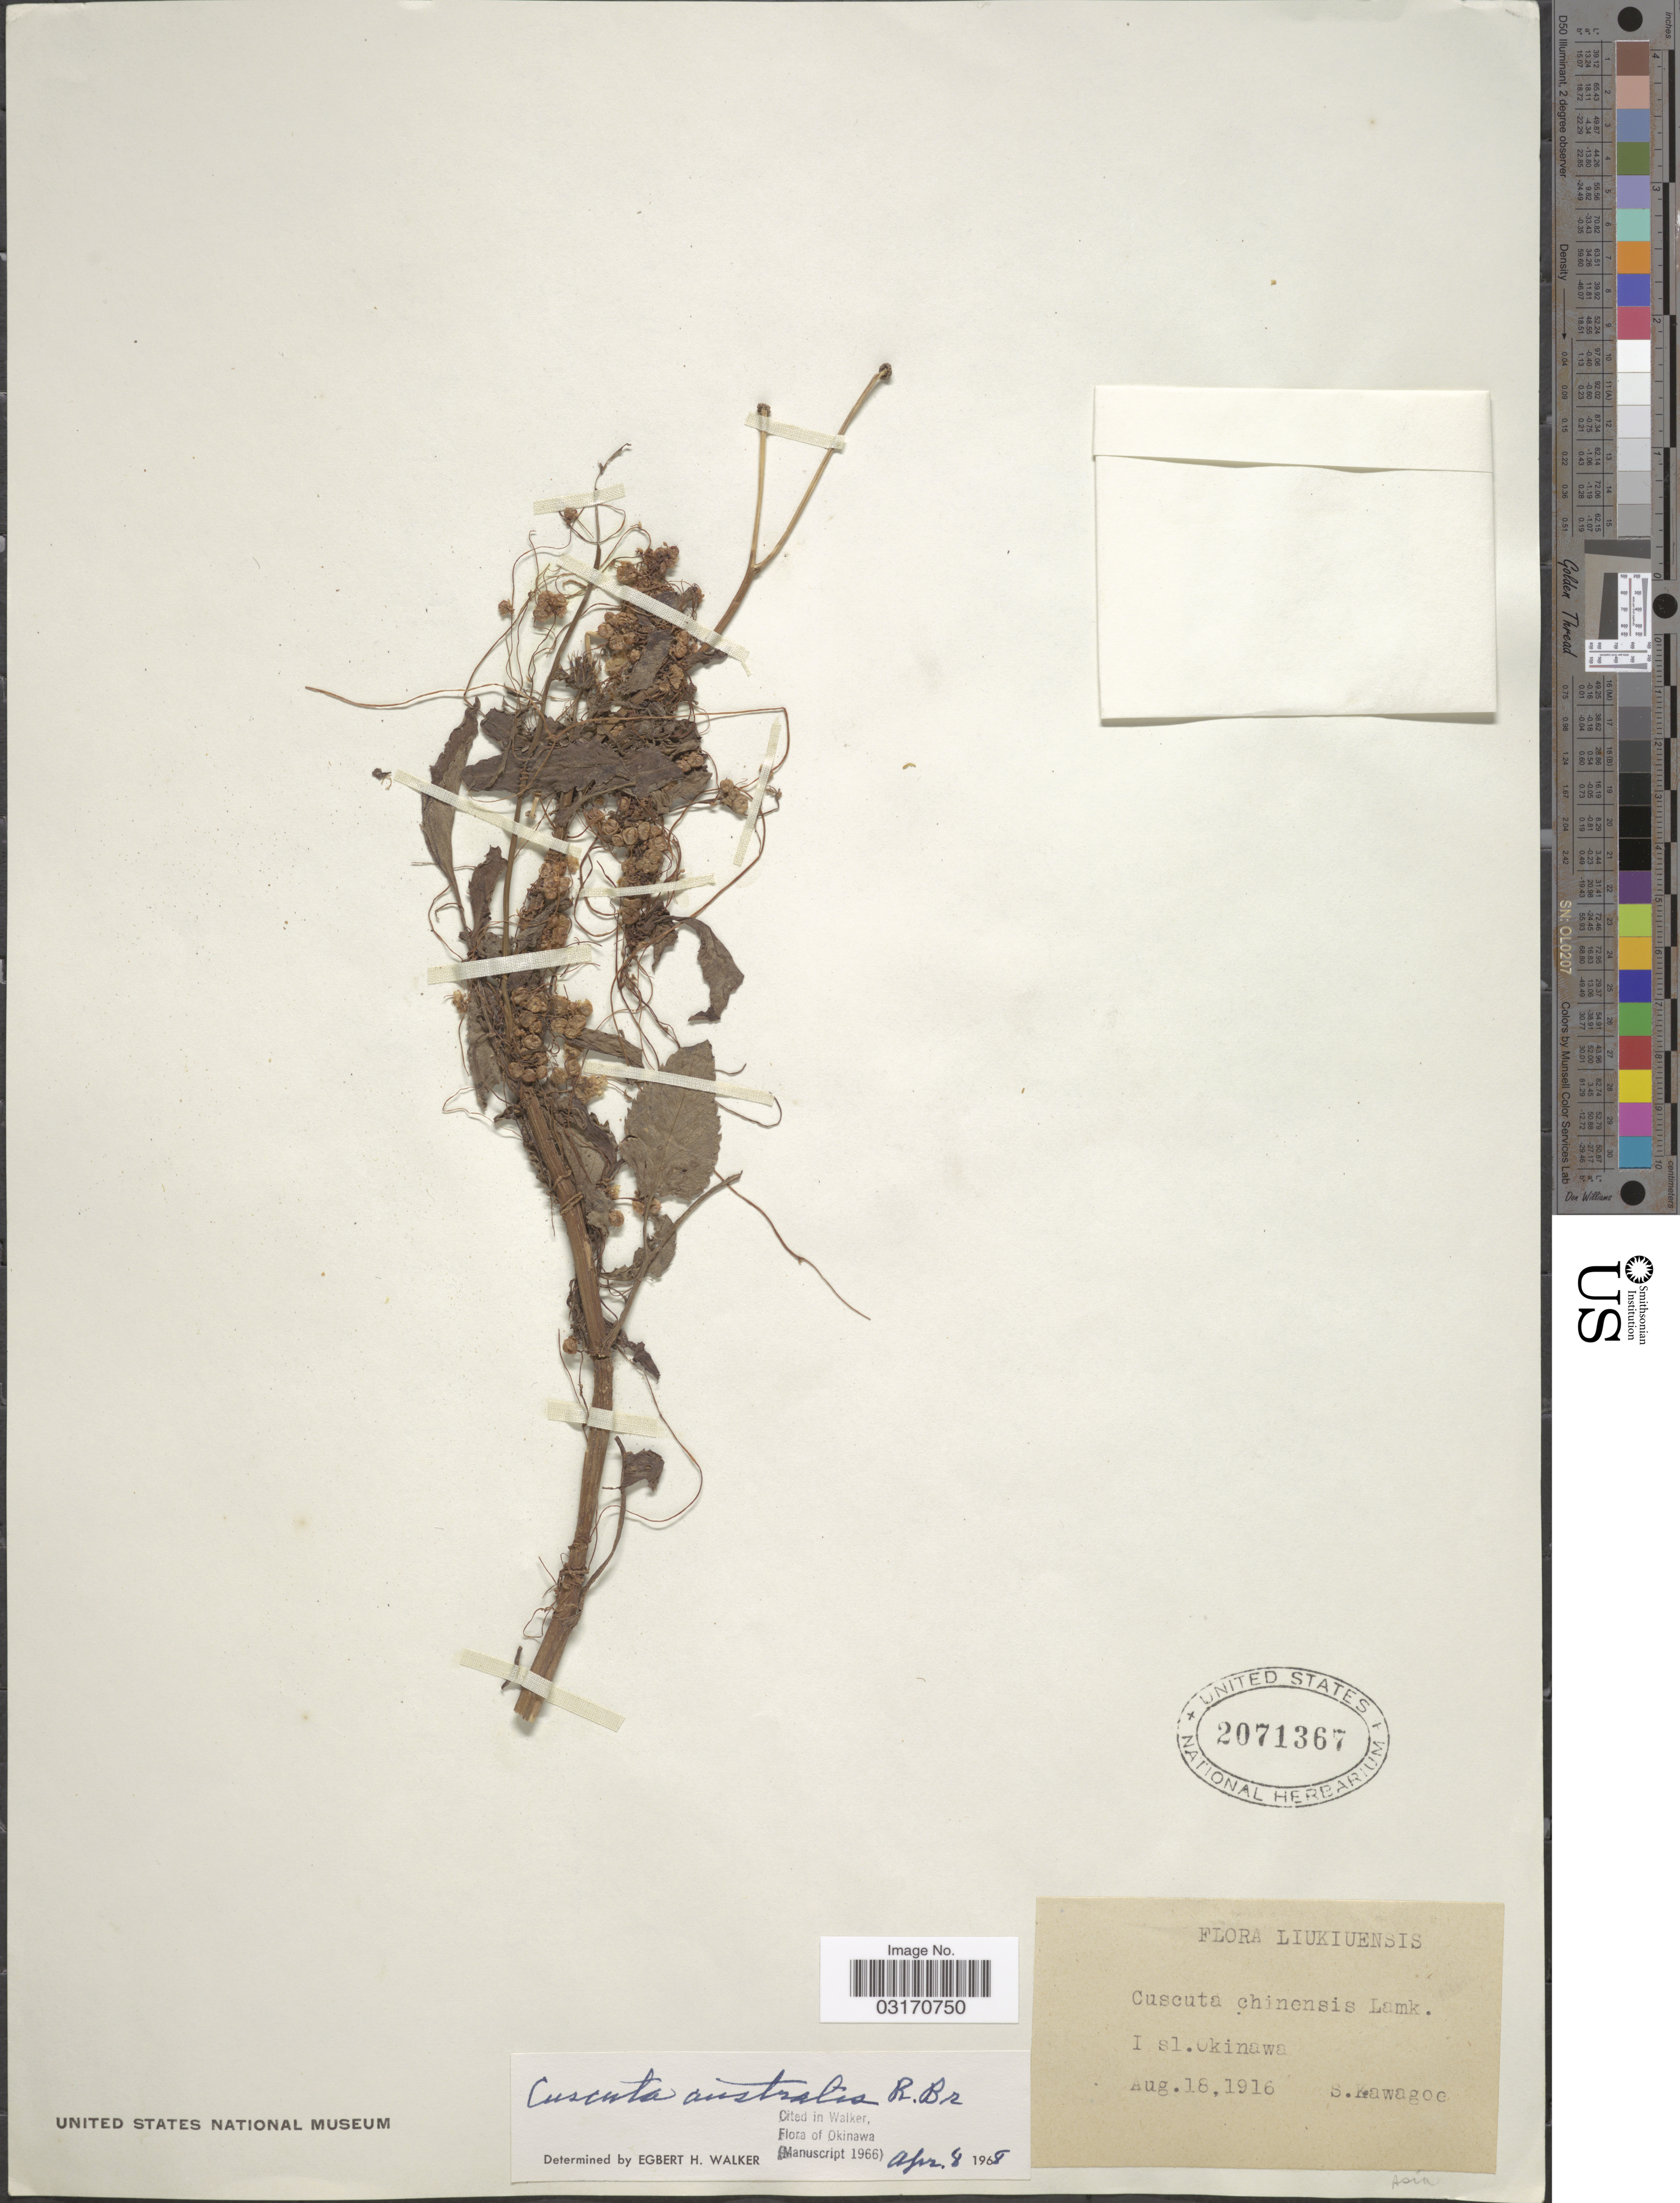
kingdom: Plantae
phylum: Tracheophyta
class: Magnoliopsida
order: Solanales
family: Convolvulaceae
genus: Cuscuta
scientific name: Cuscuta australis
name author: R. Br.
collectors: S. Kawagoe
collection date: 1916-08-18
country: Japan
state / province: Okinawa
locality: Liukiuensis.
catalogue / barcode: US 2071367